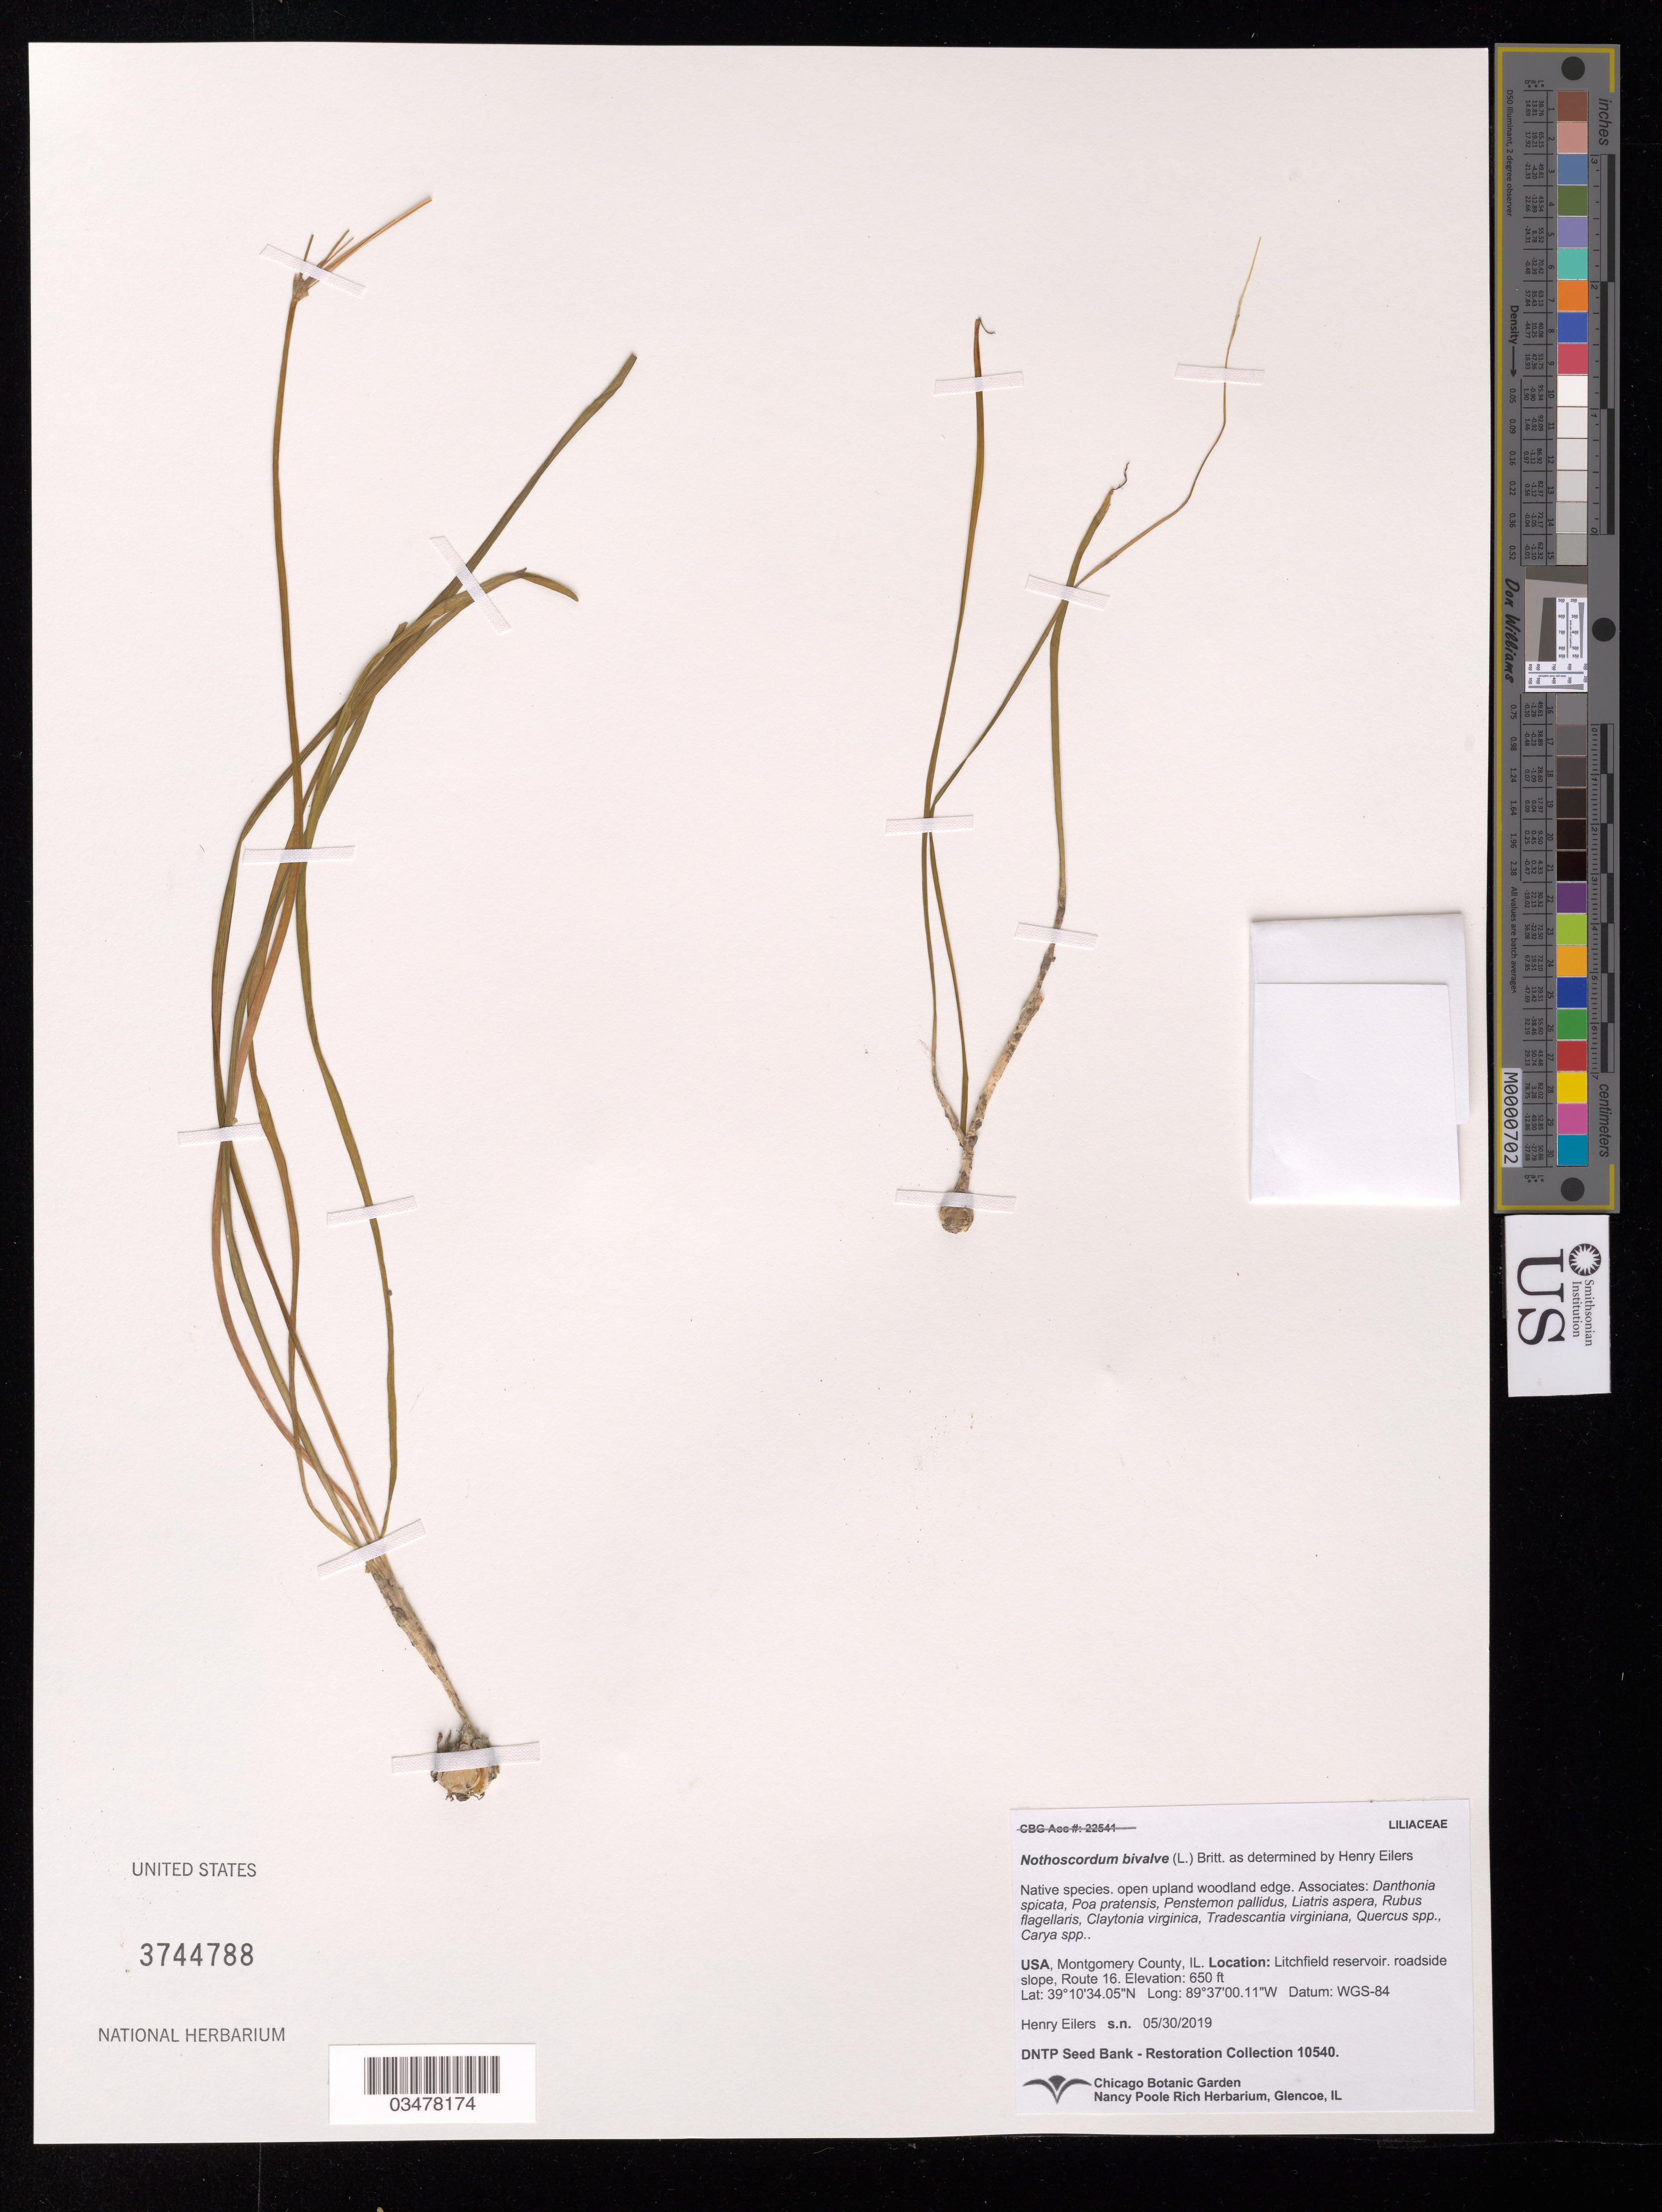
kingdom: Plantae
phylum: Tracheophyta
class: Liliopsida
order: Asparagales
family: Amaryllidaceae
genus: Nothoscordum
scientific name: Nothoscordum bivalve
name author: (L.) Britton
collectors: H. Eilers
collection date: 2019-05-30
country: United States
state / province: Illinois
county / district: Montgomery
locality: Litchfield reservoir, roadside slope, Route 16.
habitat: Open upland woodland edge. With Poa pratensis, Liatris aspera, Quercus sp., Carya sp., etc.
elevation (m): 198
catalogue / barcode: US 3744788